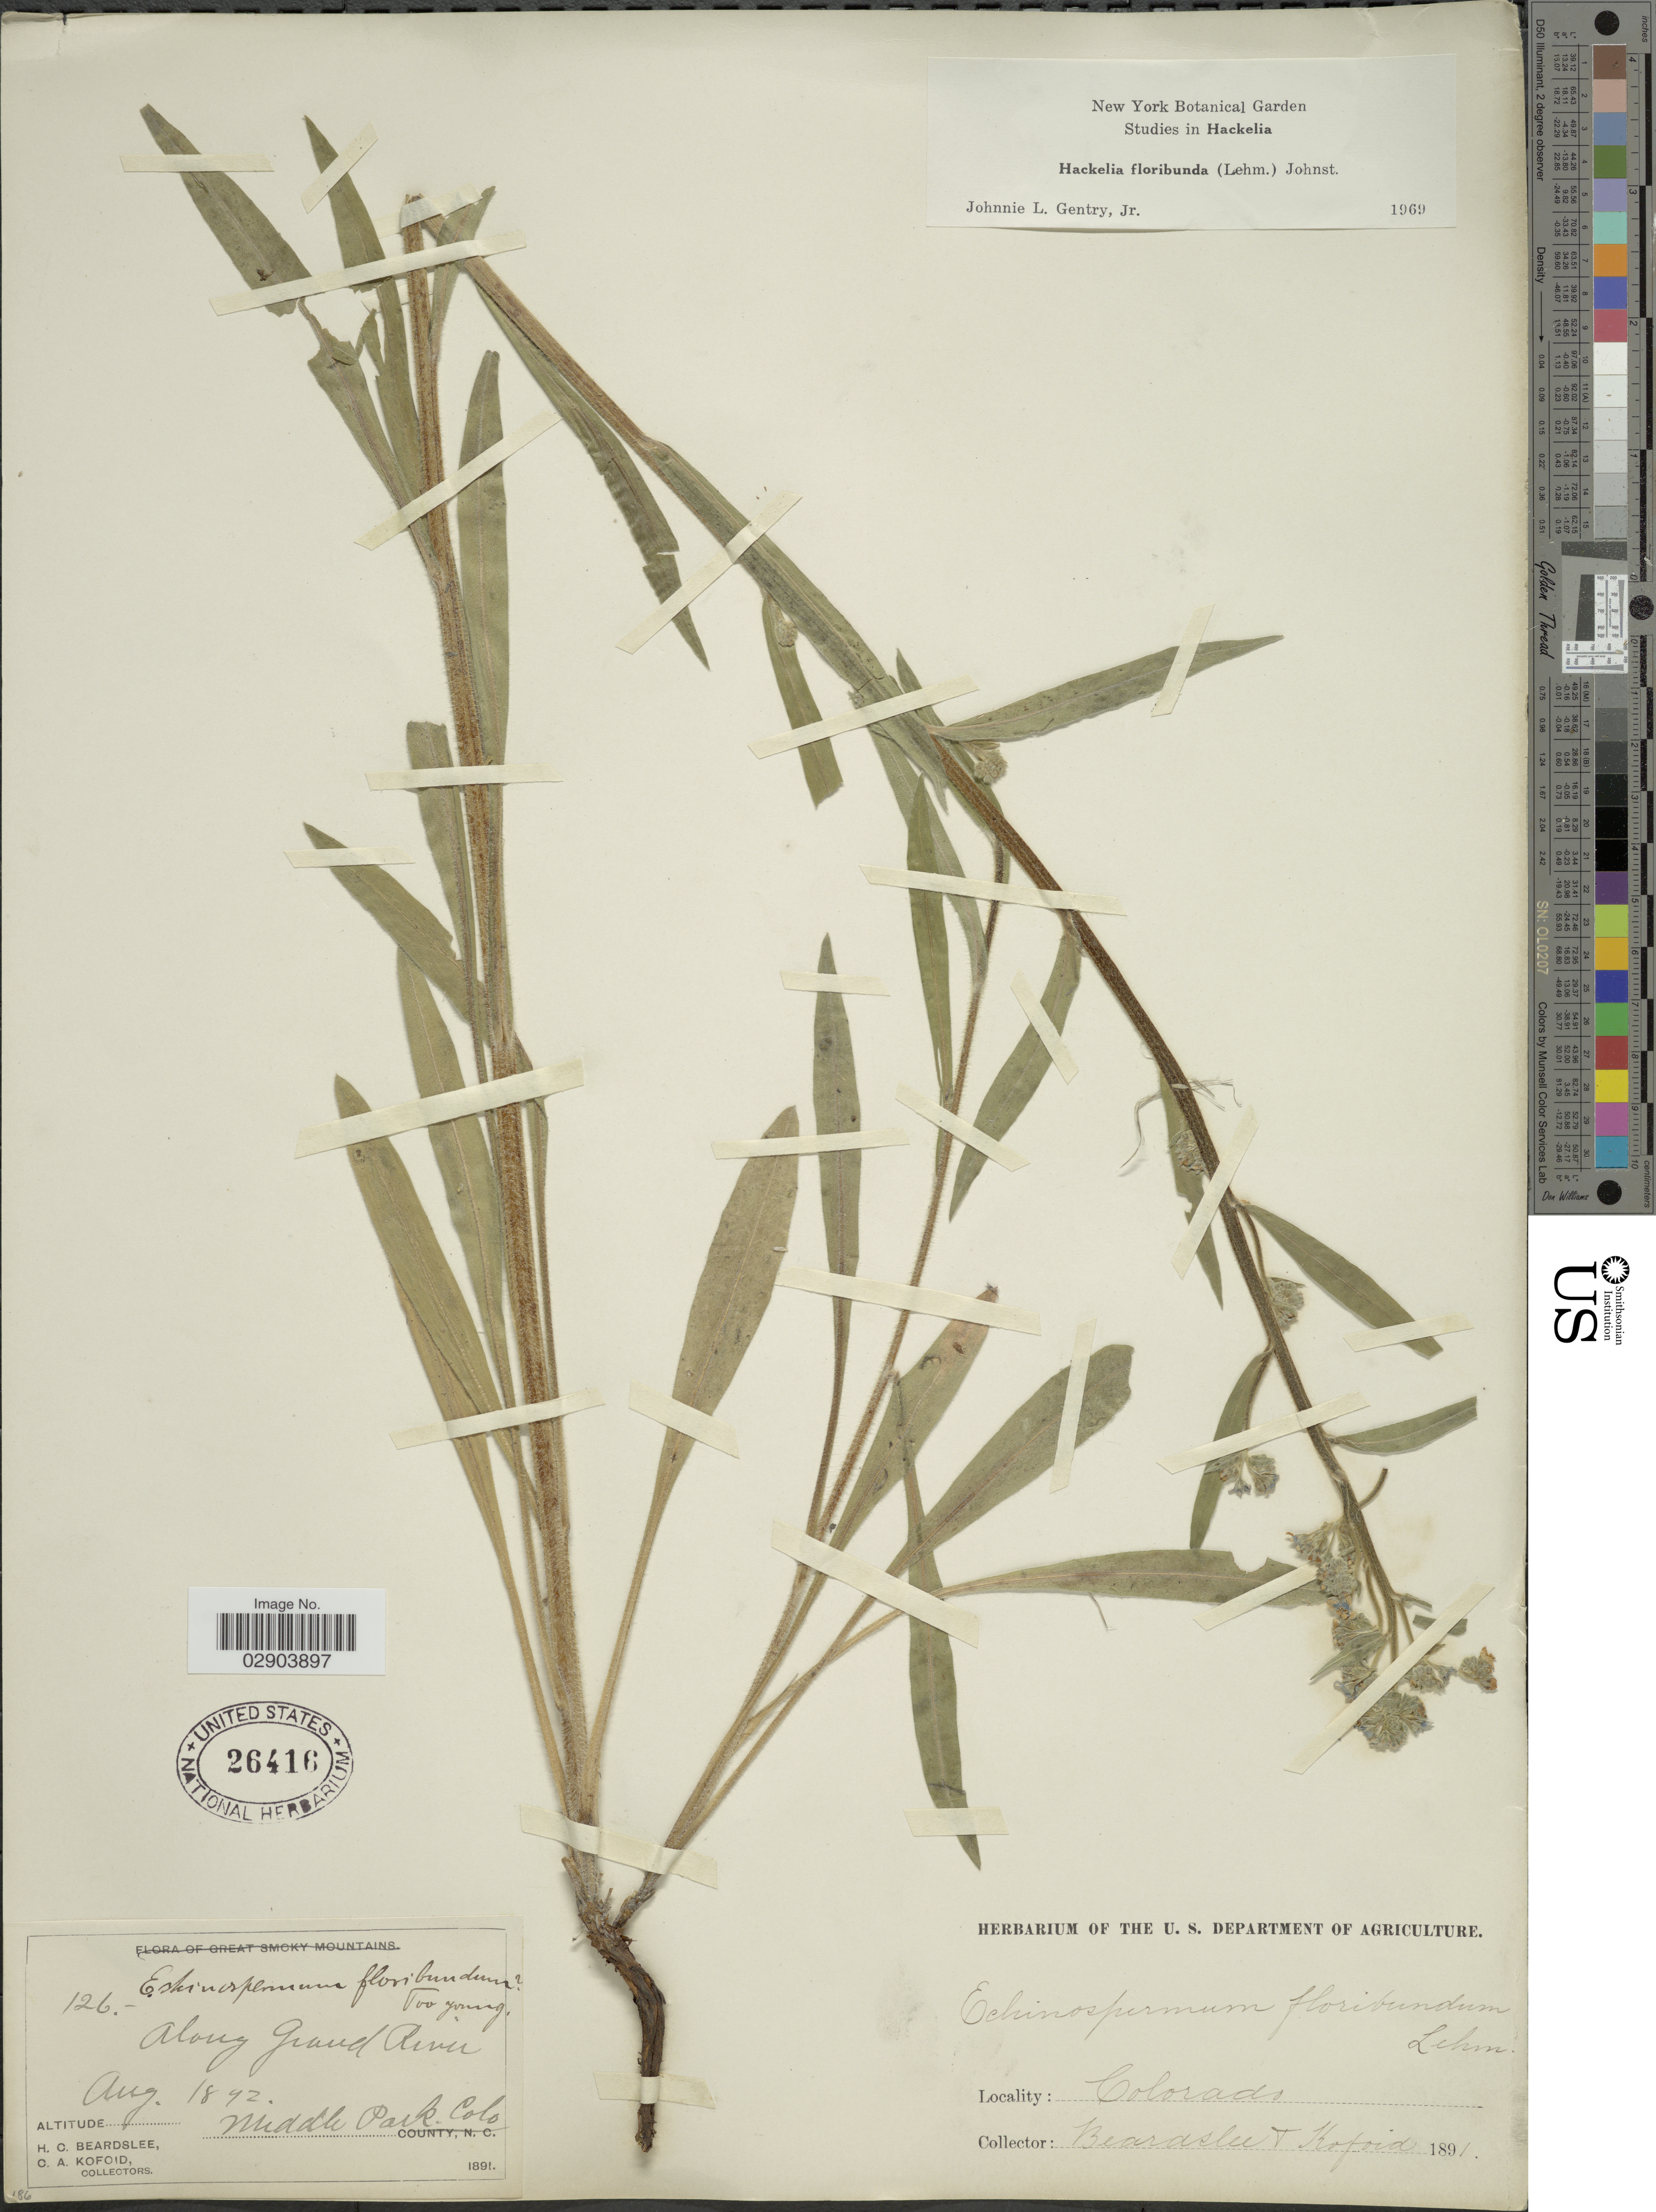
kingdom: Plantae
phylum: Tracheophyta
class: Magnoliopsida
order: Boraginales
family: Boraginaceae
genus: Hackelia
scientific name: Hackelia floribunda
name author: (Lehm.) I.M. Johnst.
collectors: H. Beardslee & C. Kofoid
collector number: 126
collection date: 1892-08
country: United States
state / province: Colorado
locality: Along Grand River, Middle Park.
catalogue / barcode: US 26416